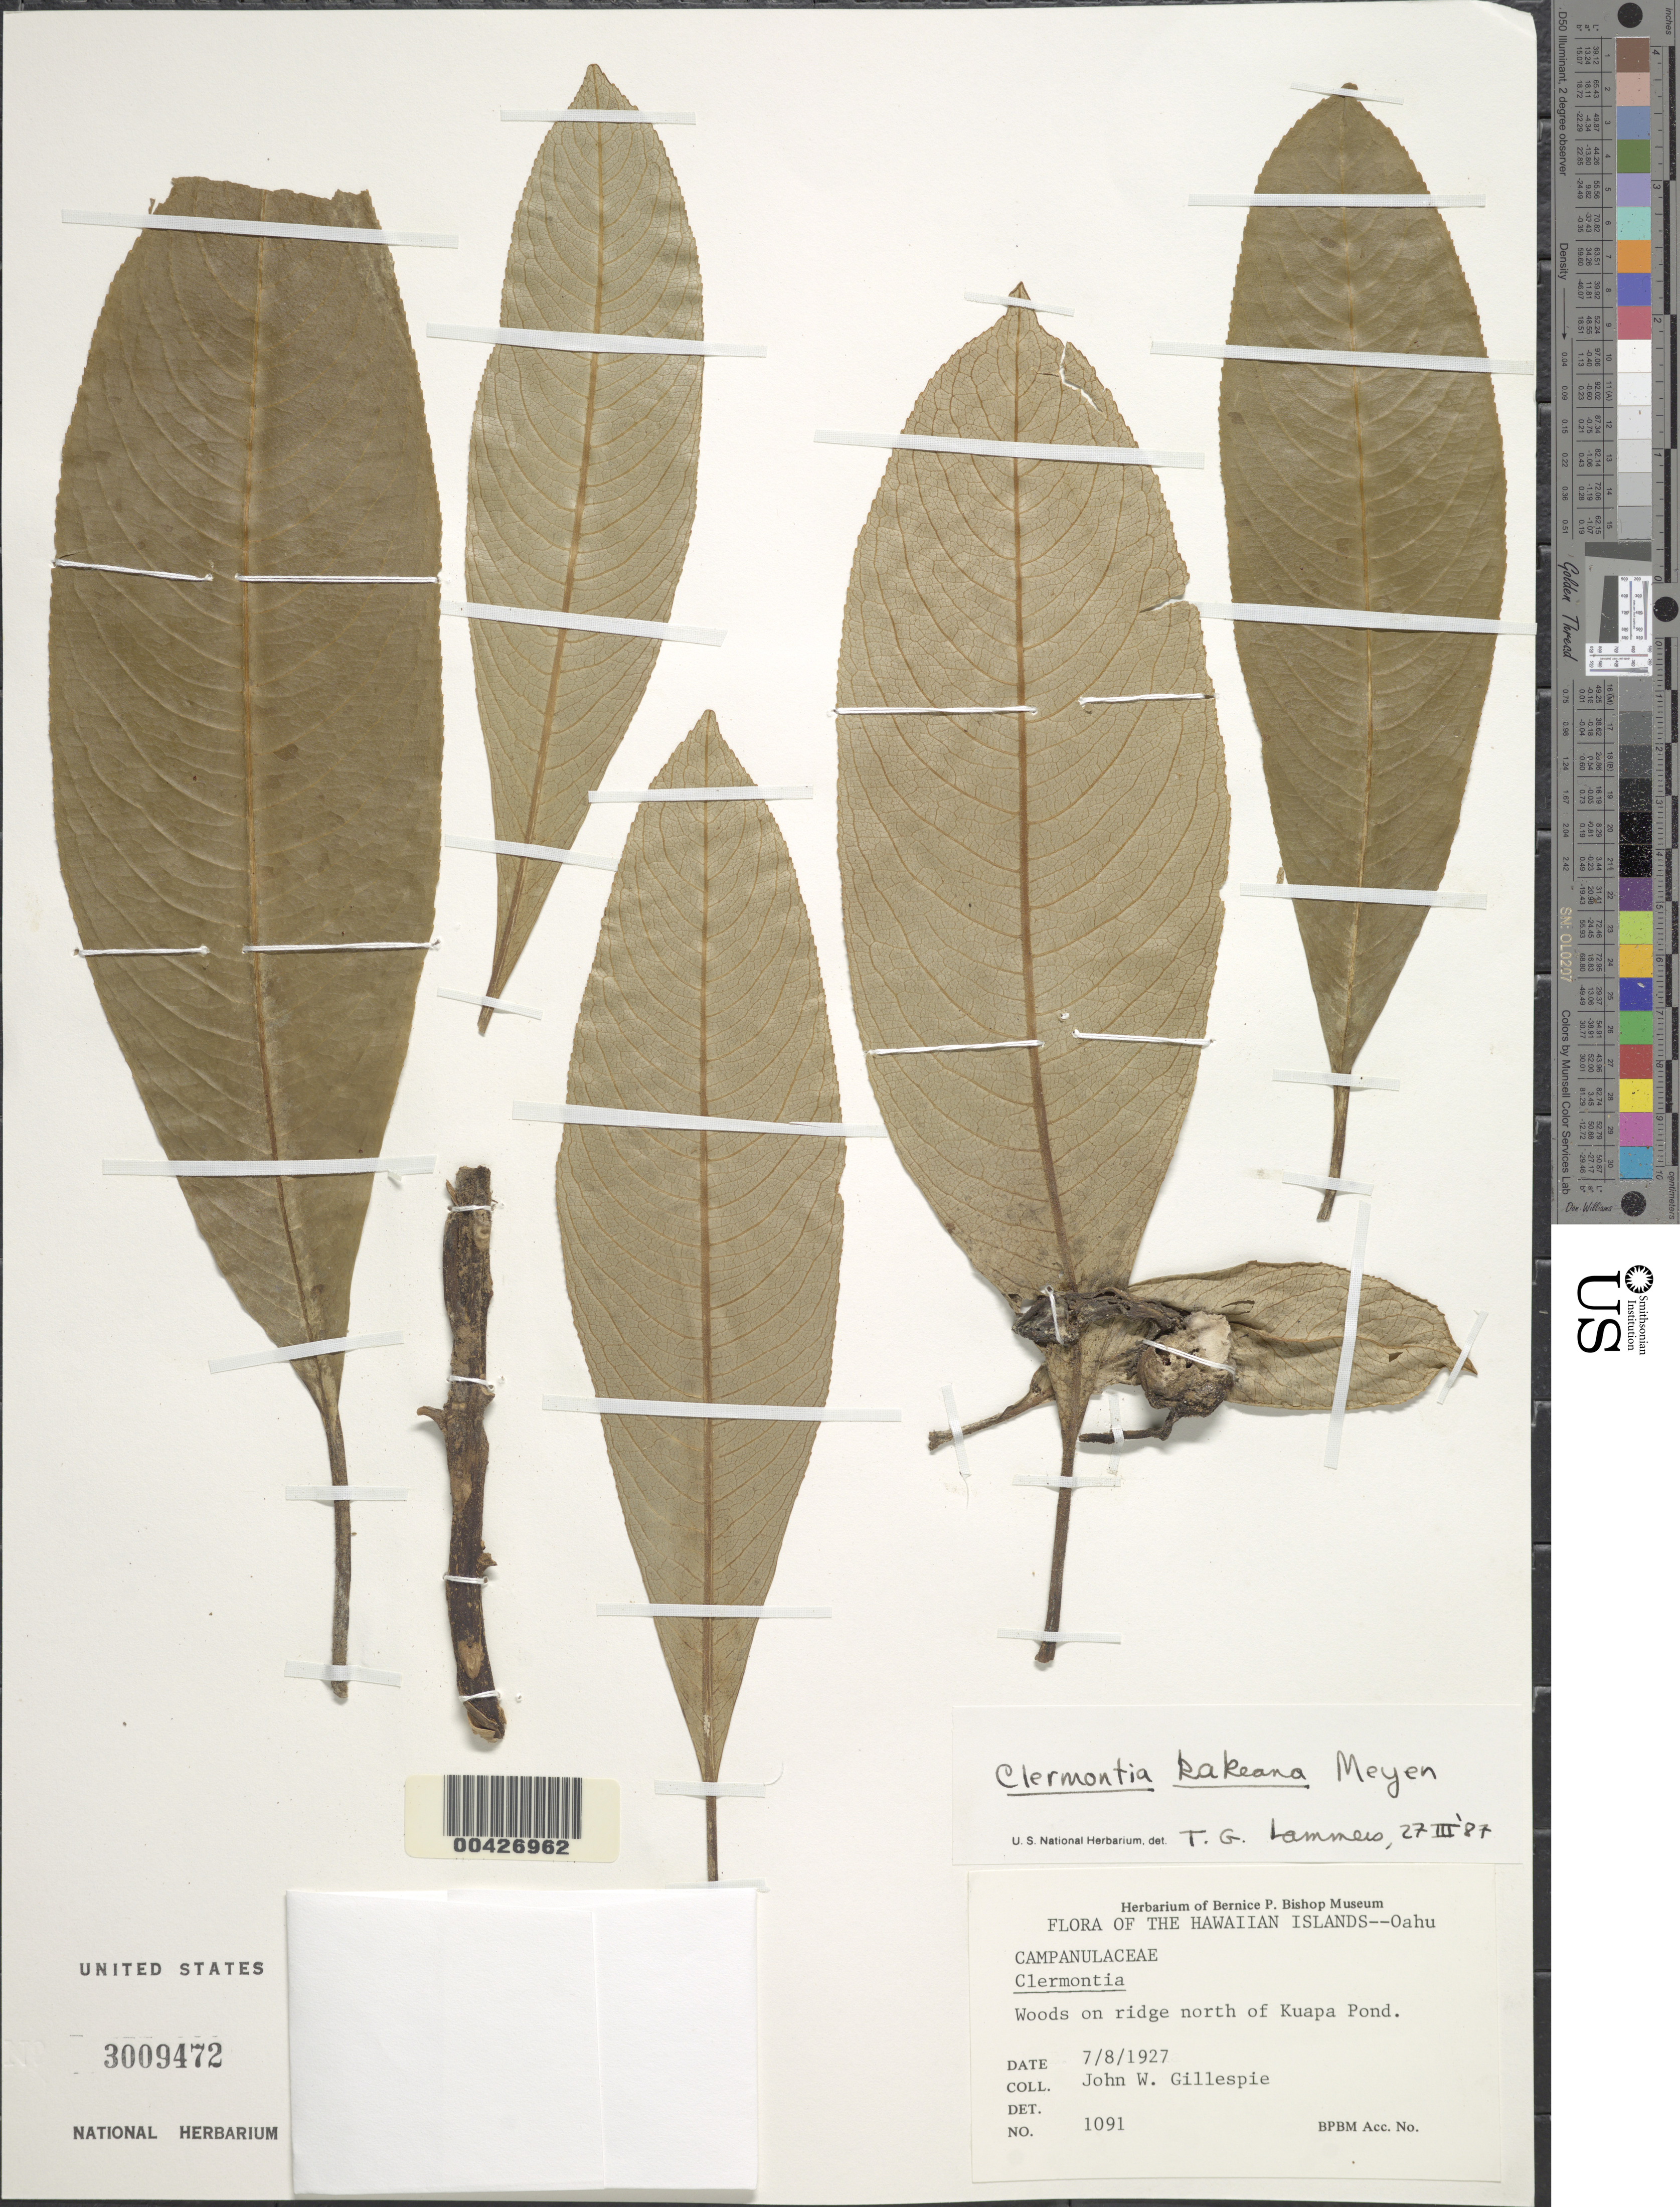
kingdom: Plantae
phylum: Tracheophyta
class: Magnoliopsida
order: Asterales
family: Campanulaceae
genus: Clermontia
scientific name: Clermontia kakeana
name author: Meyen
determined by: Lammers, T. G.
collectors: J. W. Gillespie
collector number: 1091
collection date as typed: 8 Jul 1927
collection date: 1927-07-08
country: United States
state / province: Hawaii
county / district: Honolulu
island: Oahu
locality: woods on ridge north of Kuapa Pond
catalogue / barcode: US 3009472